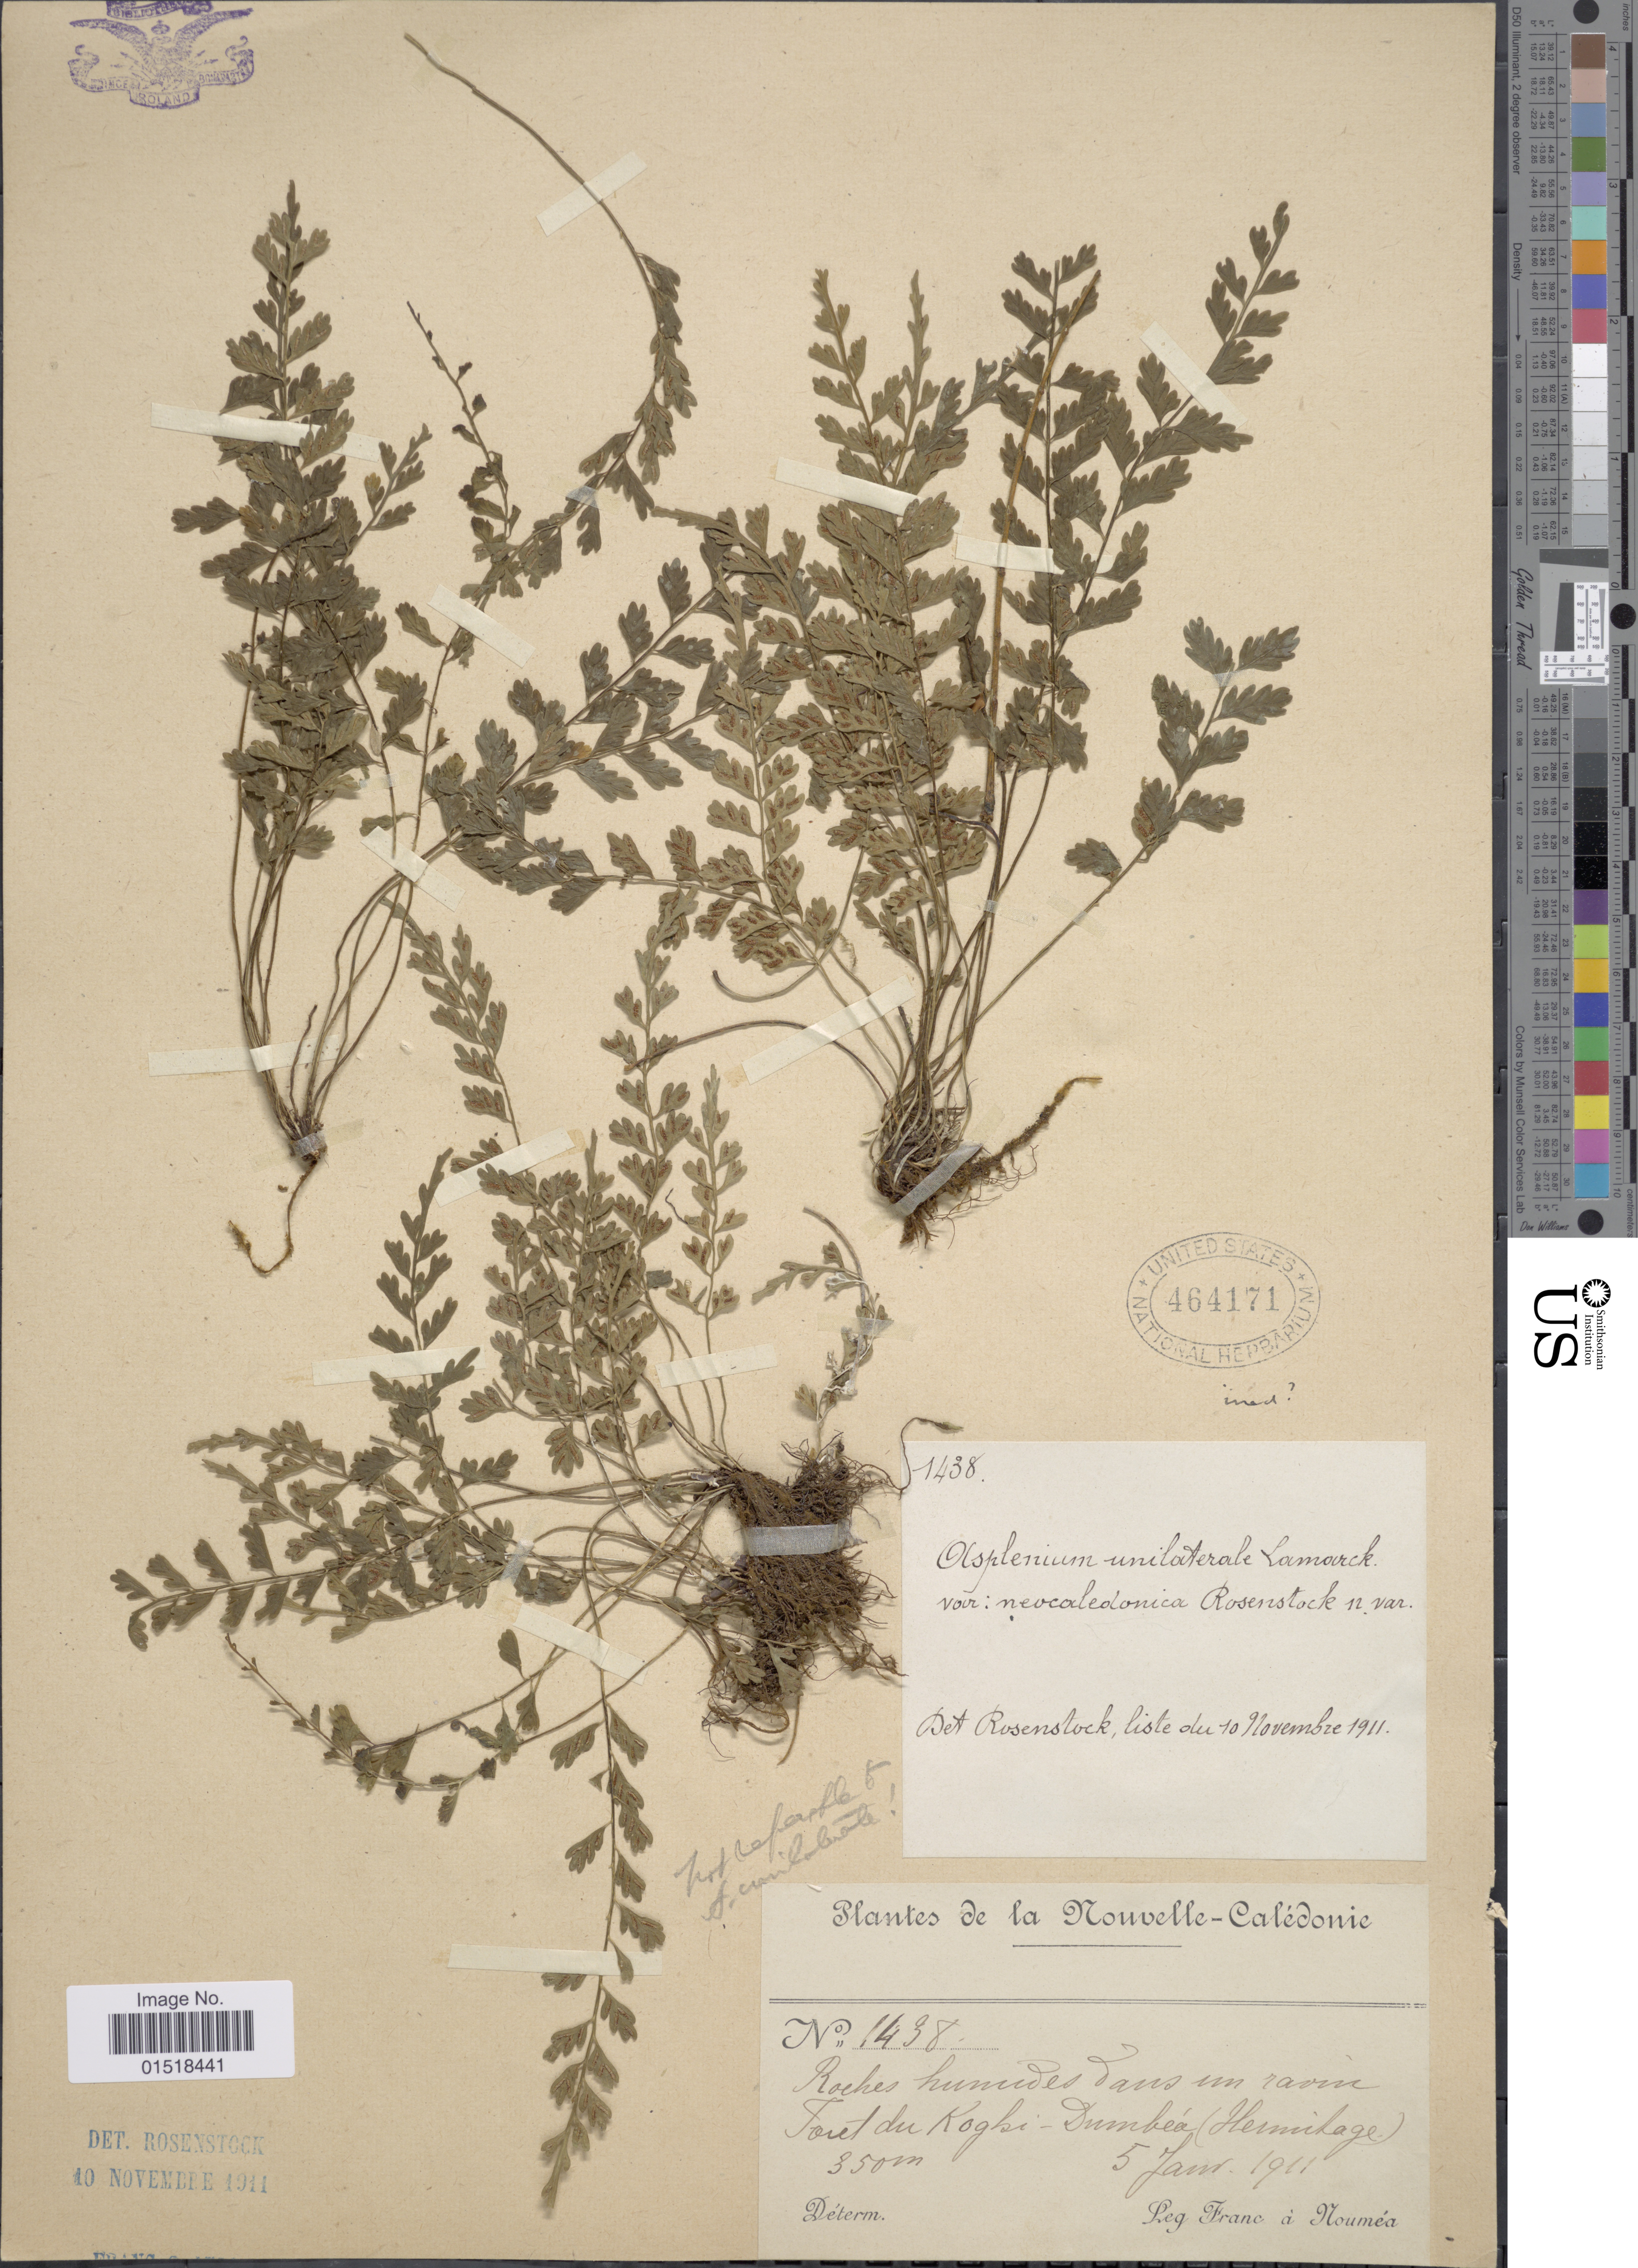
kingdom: Plantae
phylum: Tracheophyta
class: Polypodiopsida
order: Polypodiales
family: Aspleniaceae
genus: Asplenium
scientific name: Asplenium sp.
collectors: Franc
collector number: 1438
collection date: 1911-01-05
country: New Caledonia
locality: Roches humides dans un ravine Foret du Koghi-Dumbéa (Hermitage).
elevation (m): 350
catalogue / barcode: US 464171